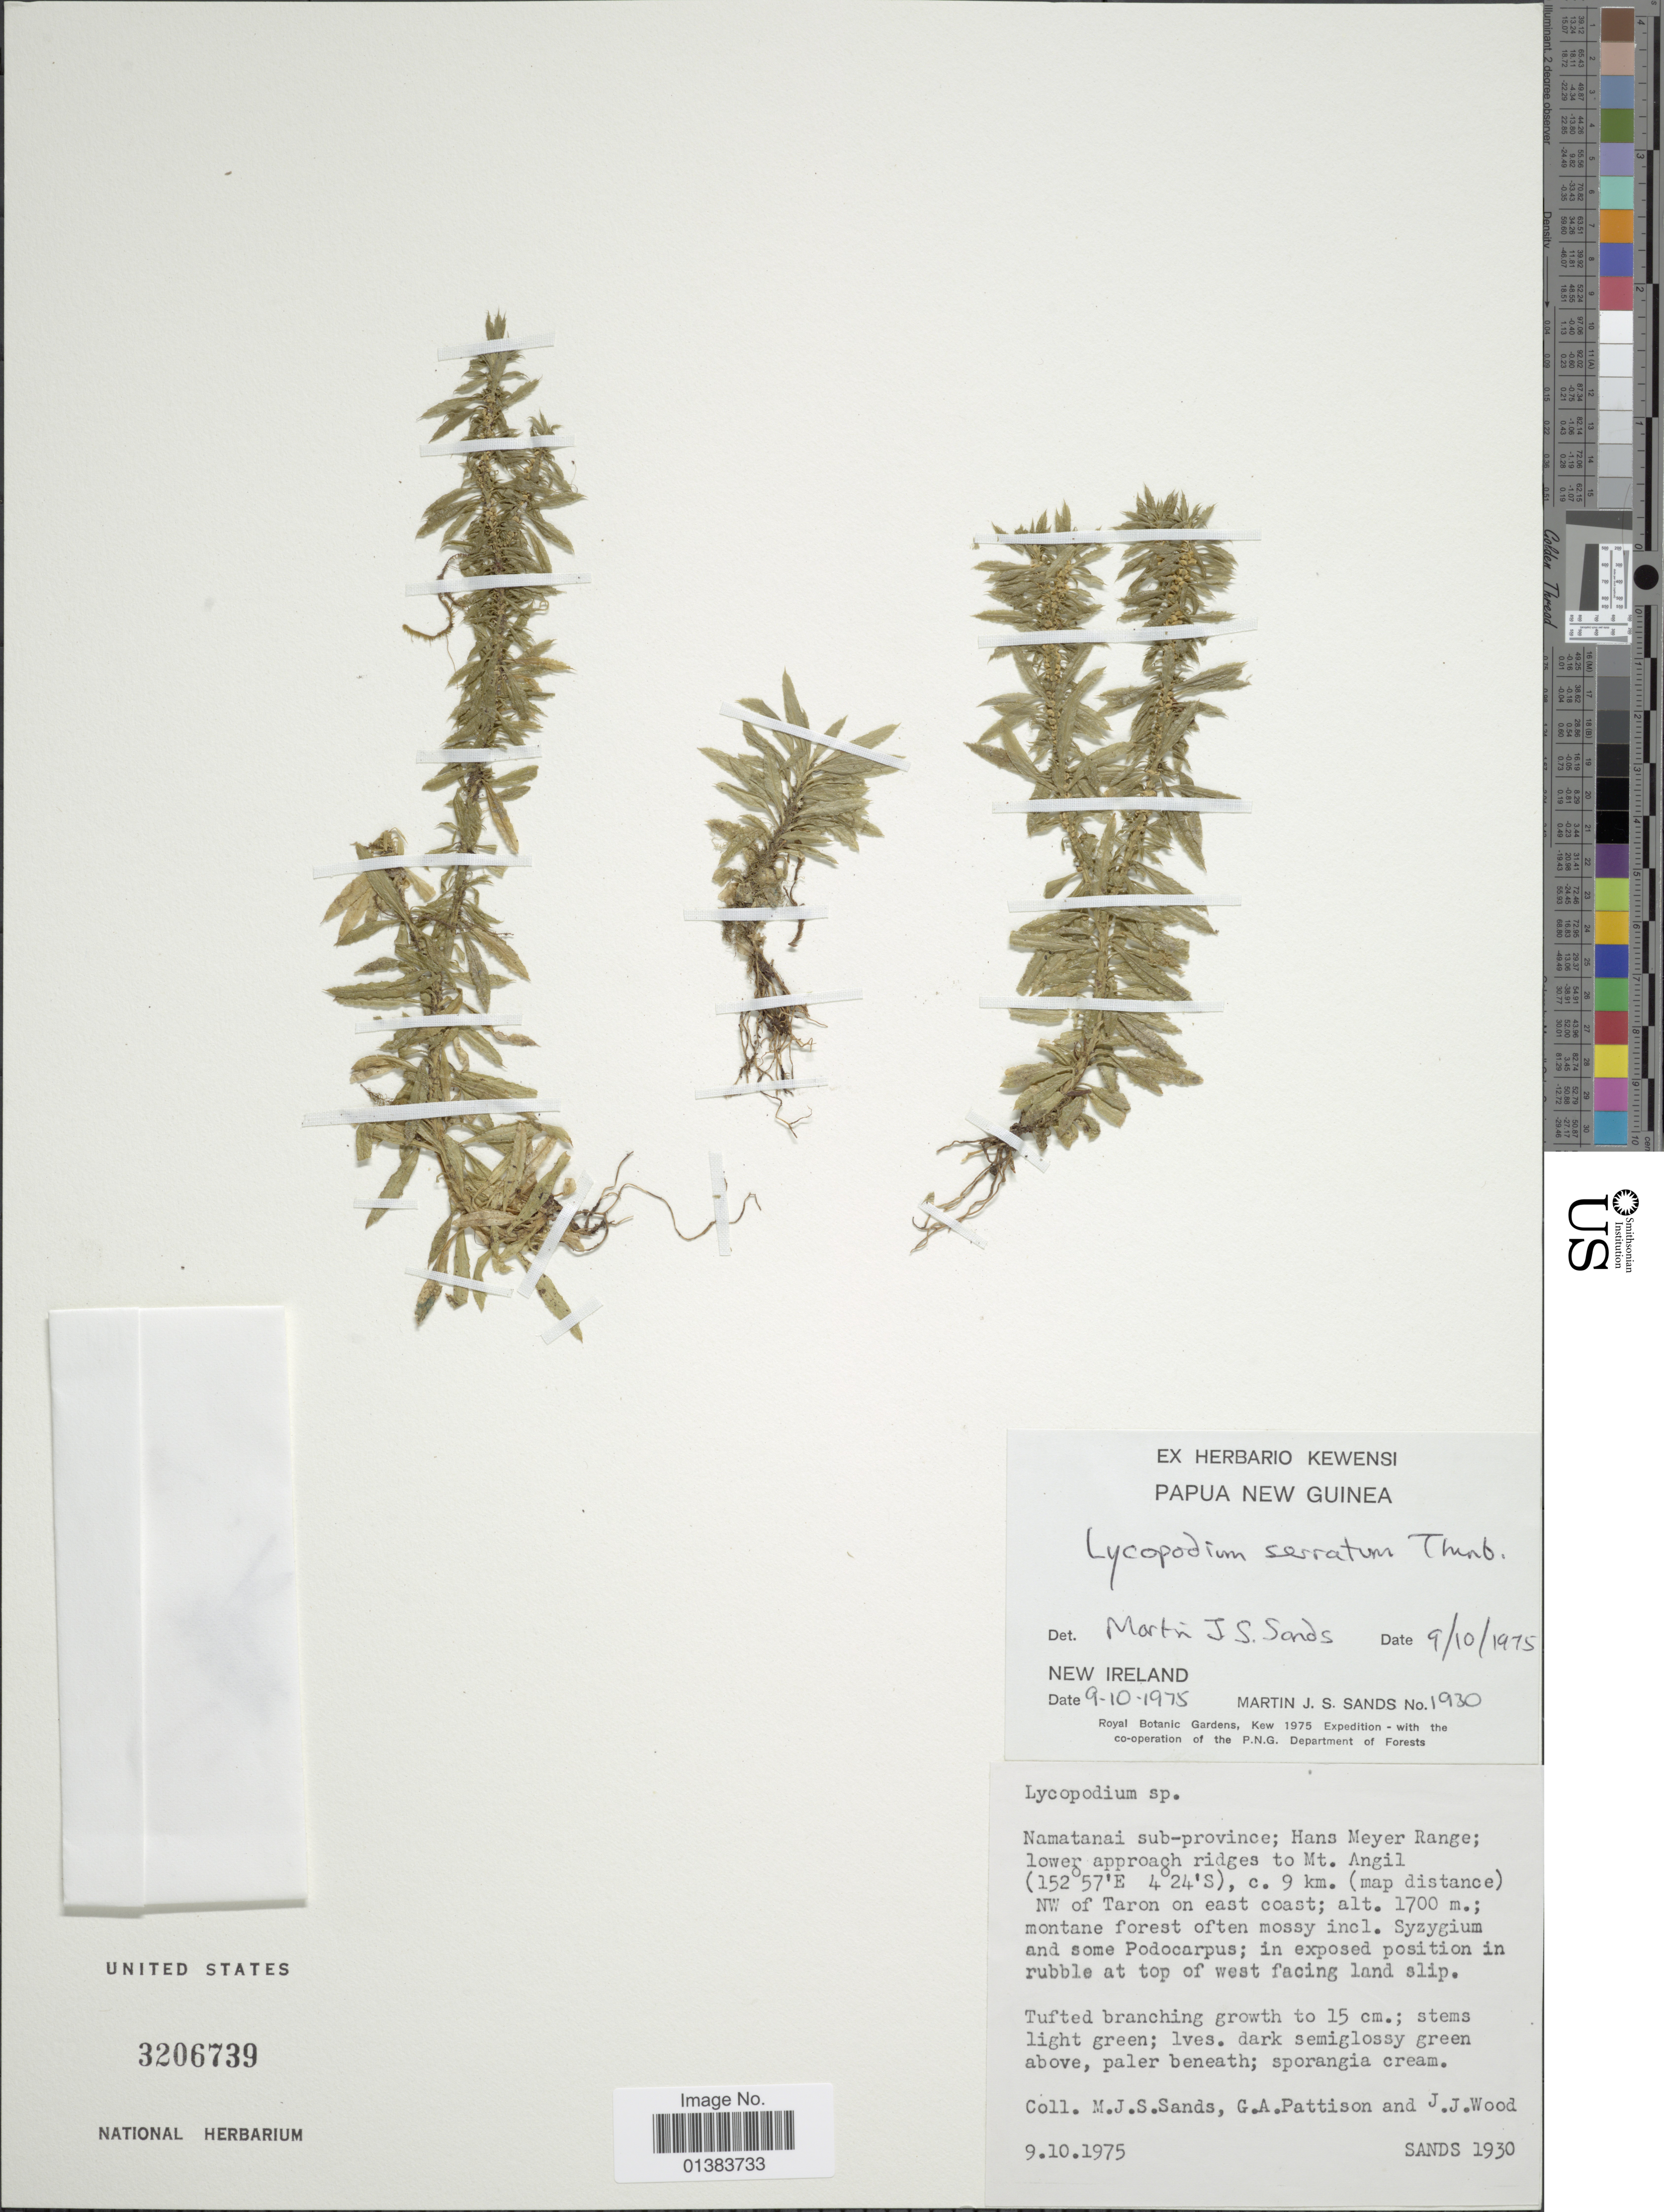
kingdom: Plantae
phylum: Tracheophyta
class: Lycopodiopsida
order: Lycopodiales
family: Lycopodiaceae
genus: Huperzia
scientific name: Huperzia serrata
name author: (Thunb.) Trevis.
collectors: M. Sands, G. Pattison & J. Wood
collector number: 1930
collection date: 1975-10-09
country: Papua New Guinea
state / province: New Ireland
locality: Namatanai sub-province; Hans Meyer Range; lower approach ridges to Mt. Angil, c. 9 km. (map distance) NW of Taron on east coast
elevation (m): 1700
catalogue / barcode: US 3206739